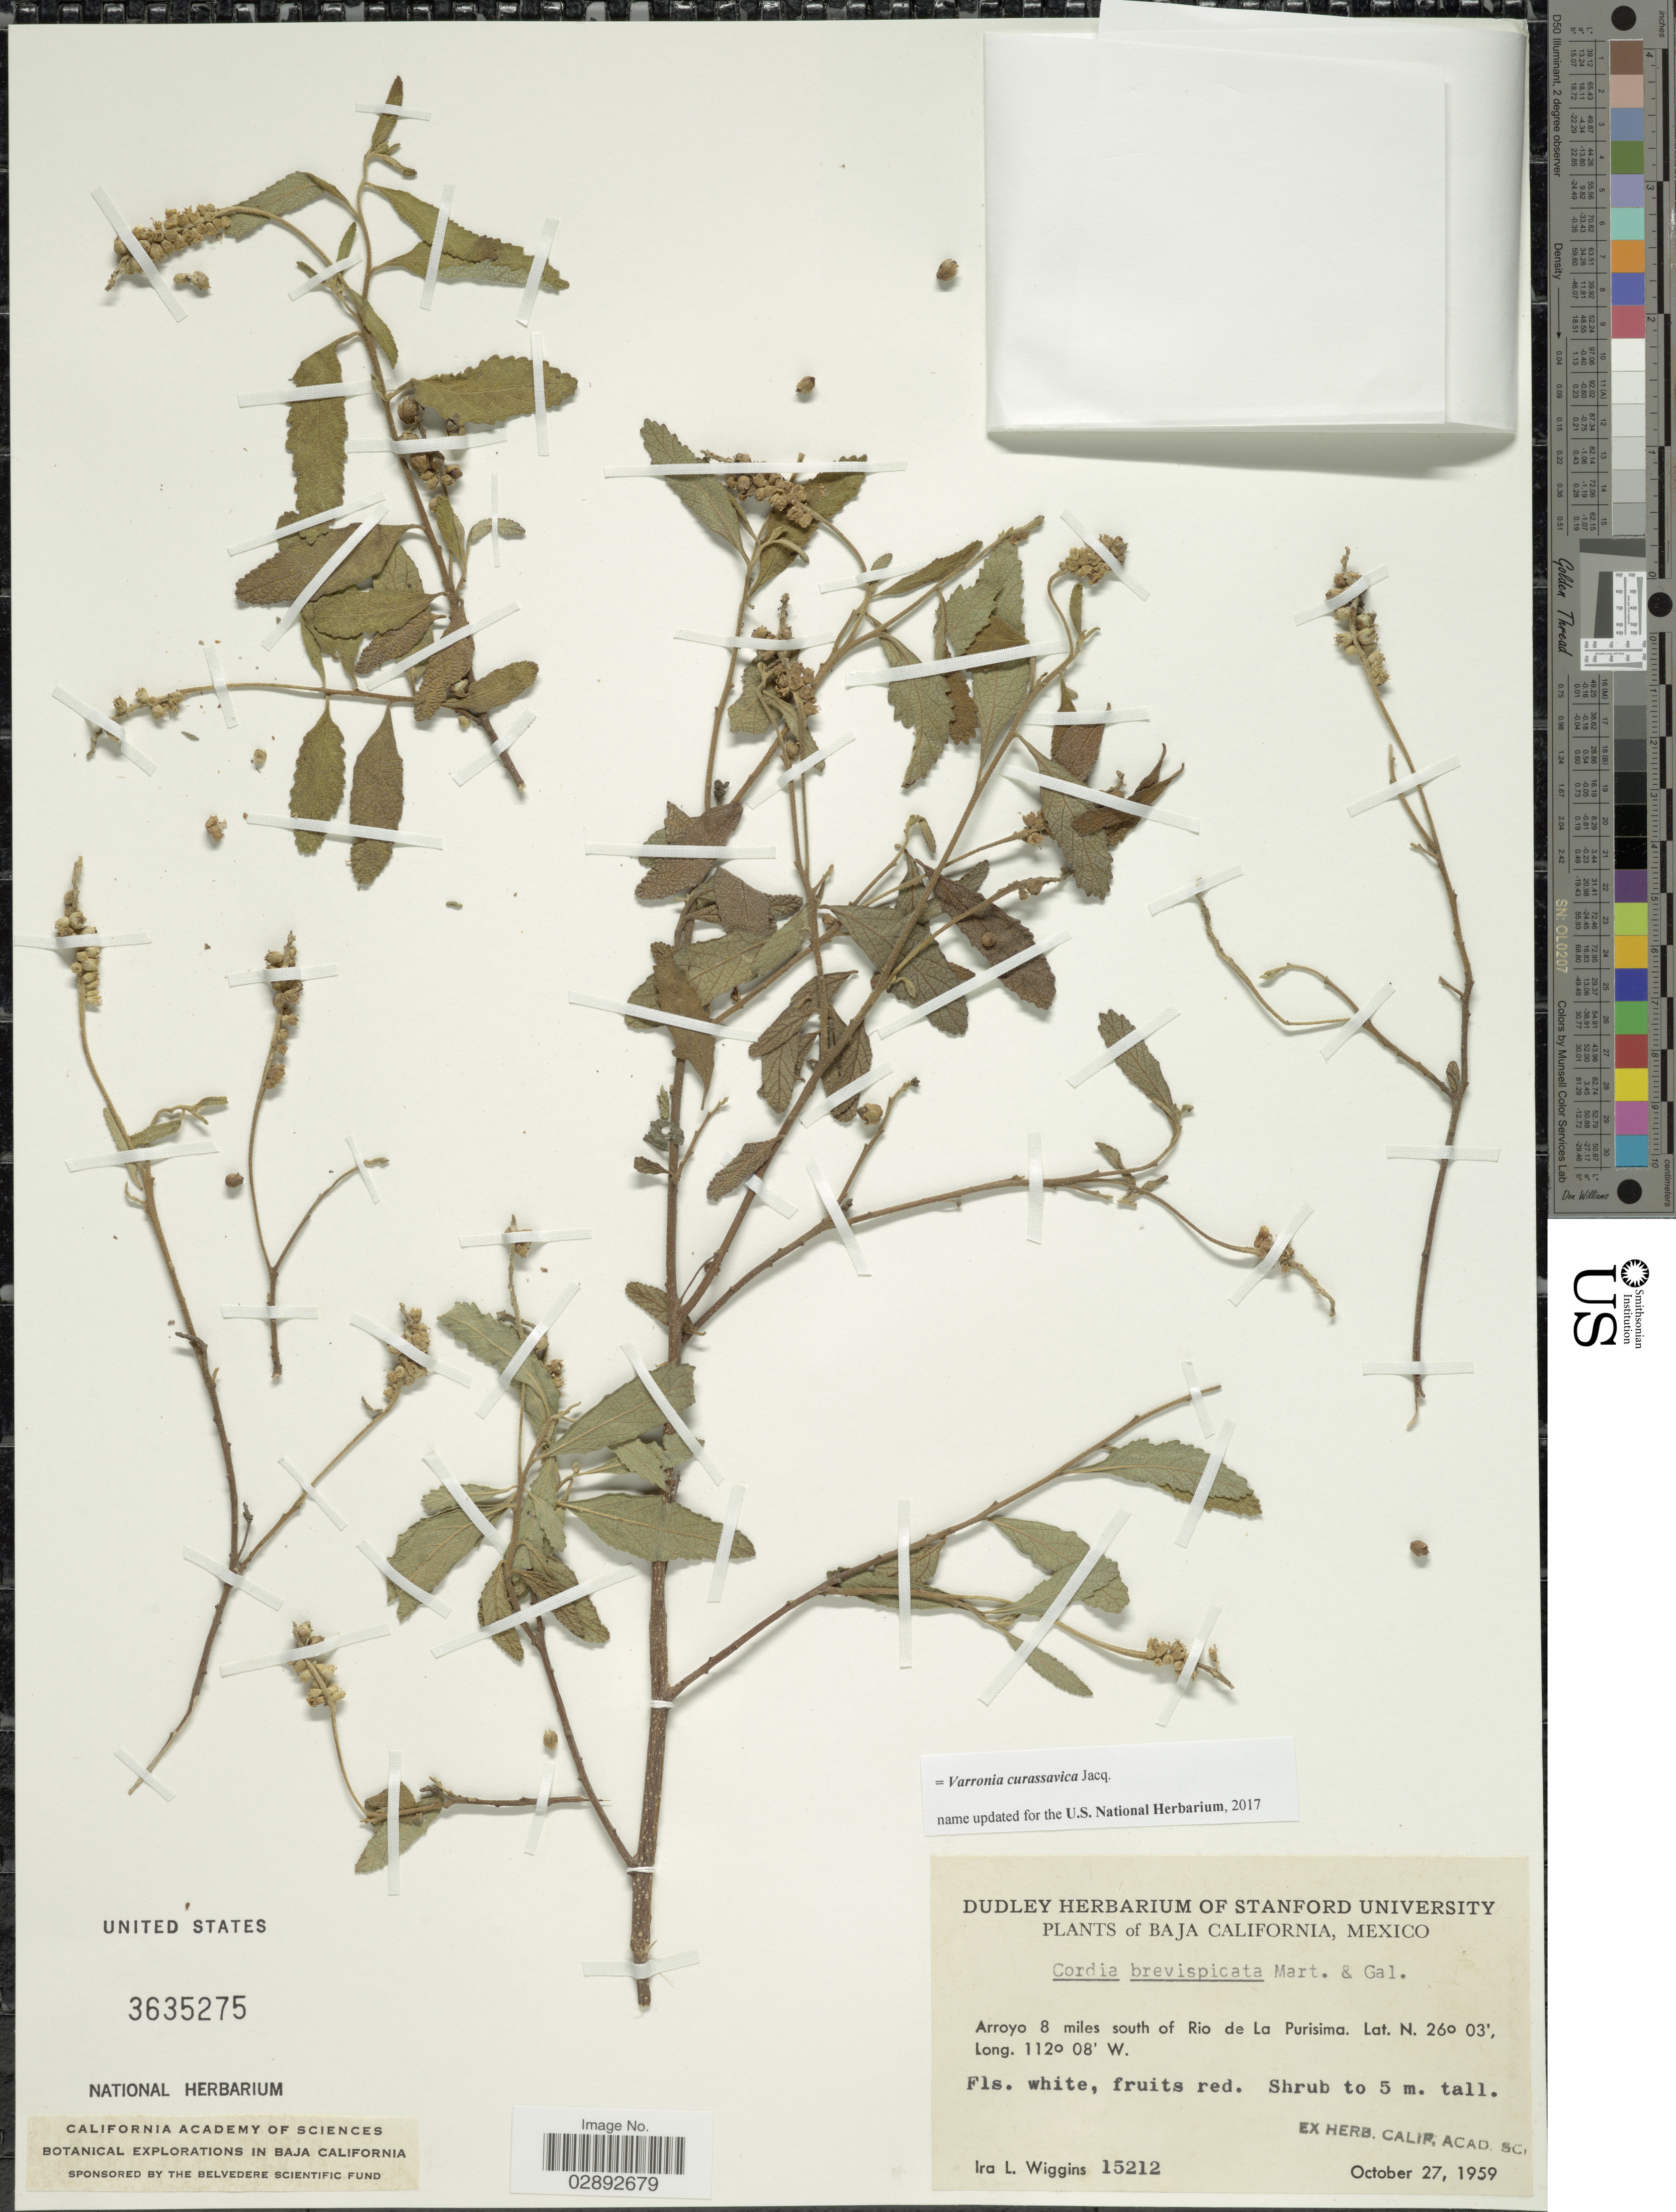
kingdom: Plantae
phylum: Tracheophyta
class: Magnoliopsida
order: Boraginales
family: Cordiaceae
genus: Varronia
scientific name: Varronia curassavica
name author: Jacq.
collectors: I. L. Wiggins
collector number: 15212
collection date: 1959-10-27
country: Mexico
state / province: Baja California Sur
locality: Arroyo 8 miles south of Rio de La Purisima.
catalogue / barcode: US 3635275